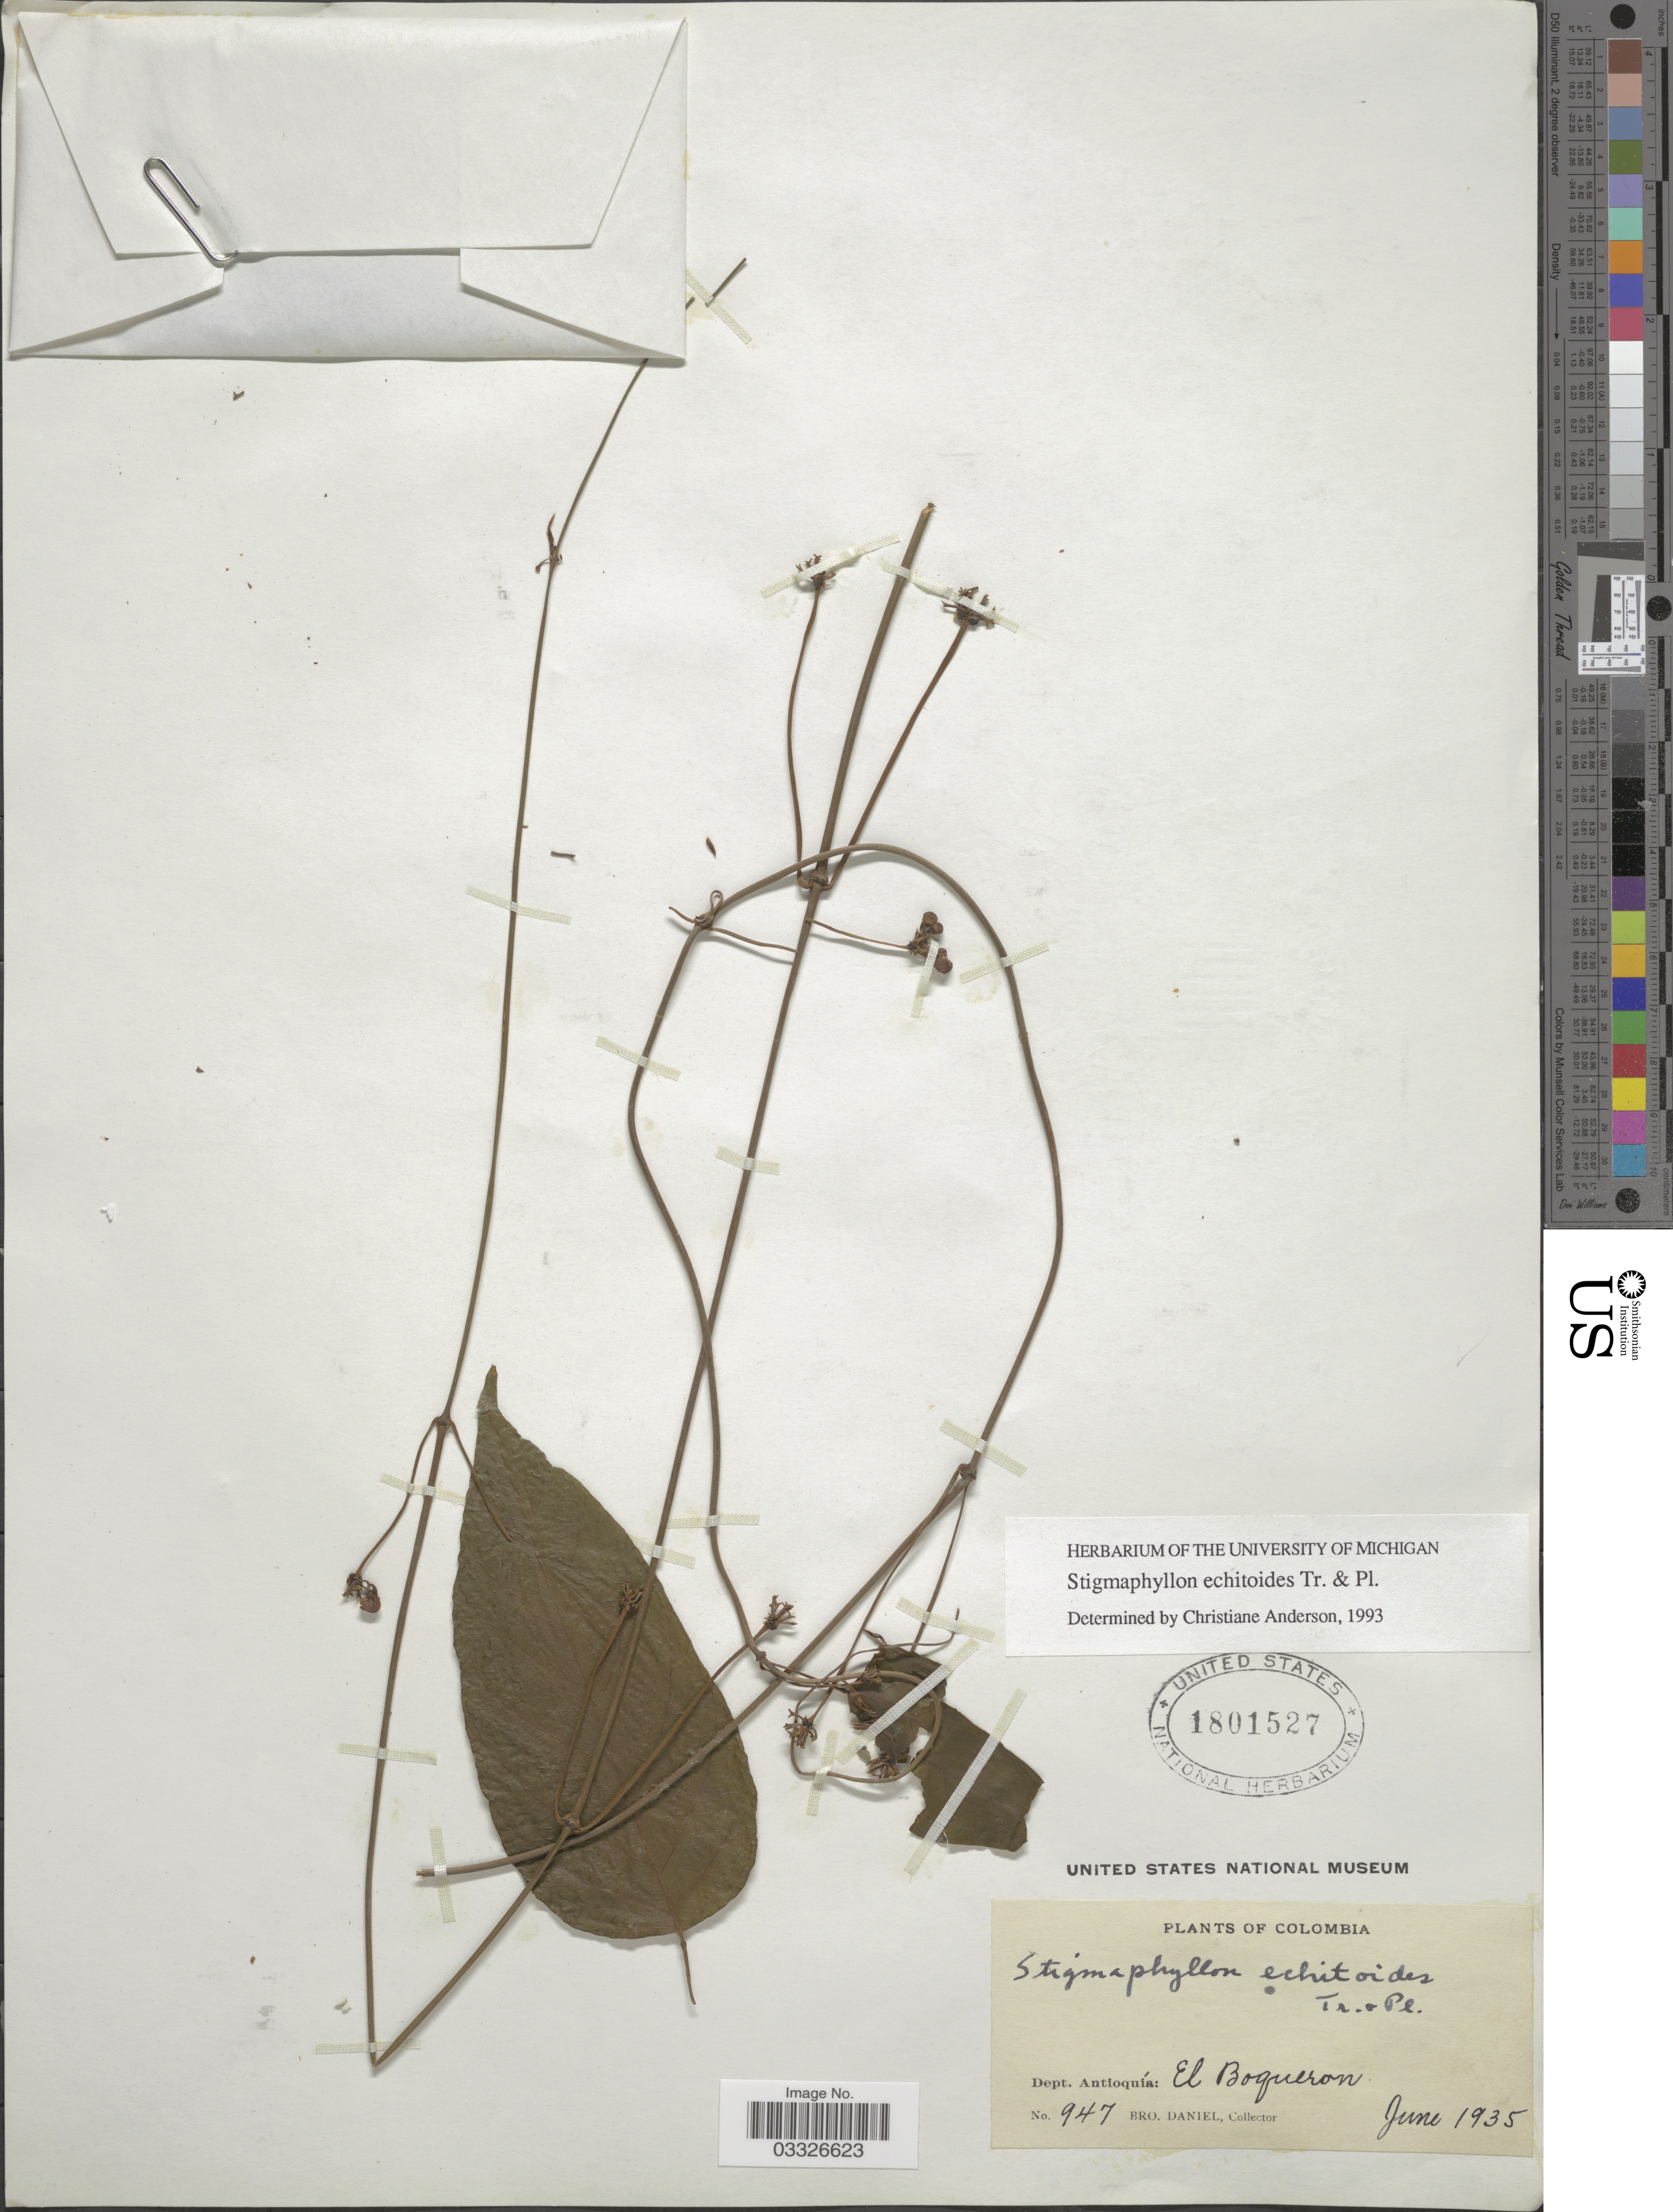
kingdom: Plantae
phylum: Tracheophyta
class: Magnoliopsida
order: Malpighiales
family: Malpighiaceae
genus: Stigmaphyllon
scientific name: Stigmaphyllon echitoides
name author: Triana & Planch.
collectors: Bro. Daniel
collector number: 947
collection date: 1935-06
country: Colombia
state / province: Antioquia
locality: Dept. Antioquía: El Boqueron.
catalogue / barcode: US 1801527